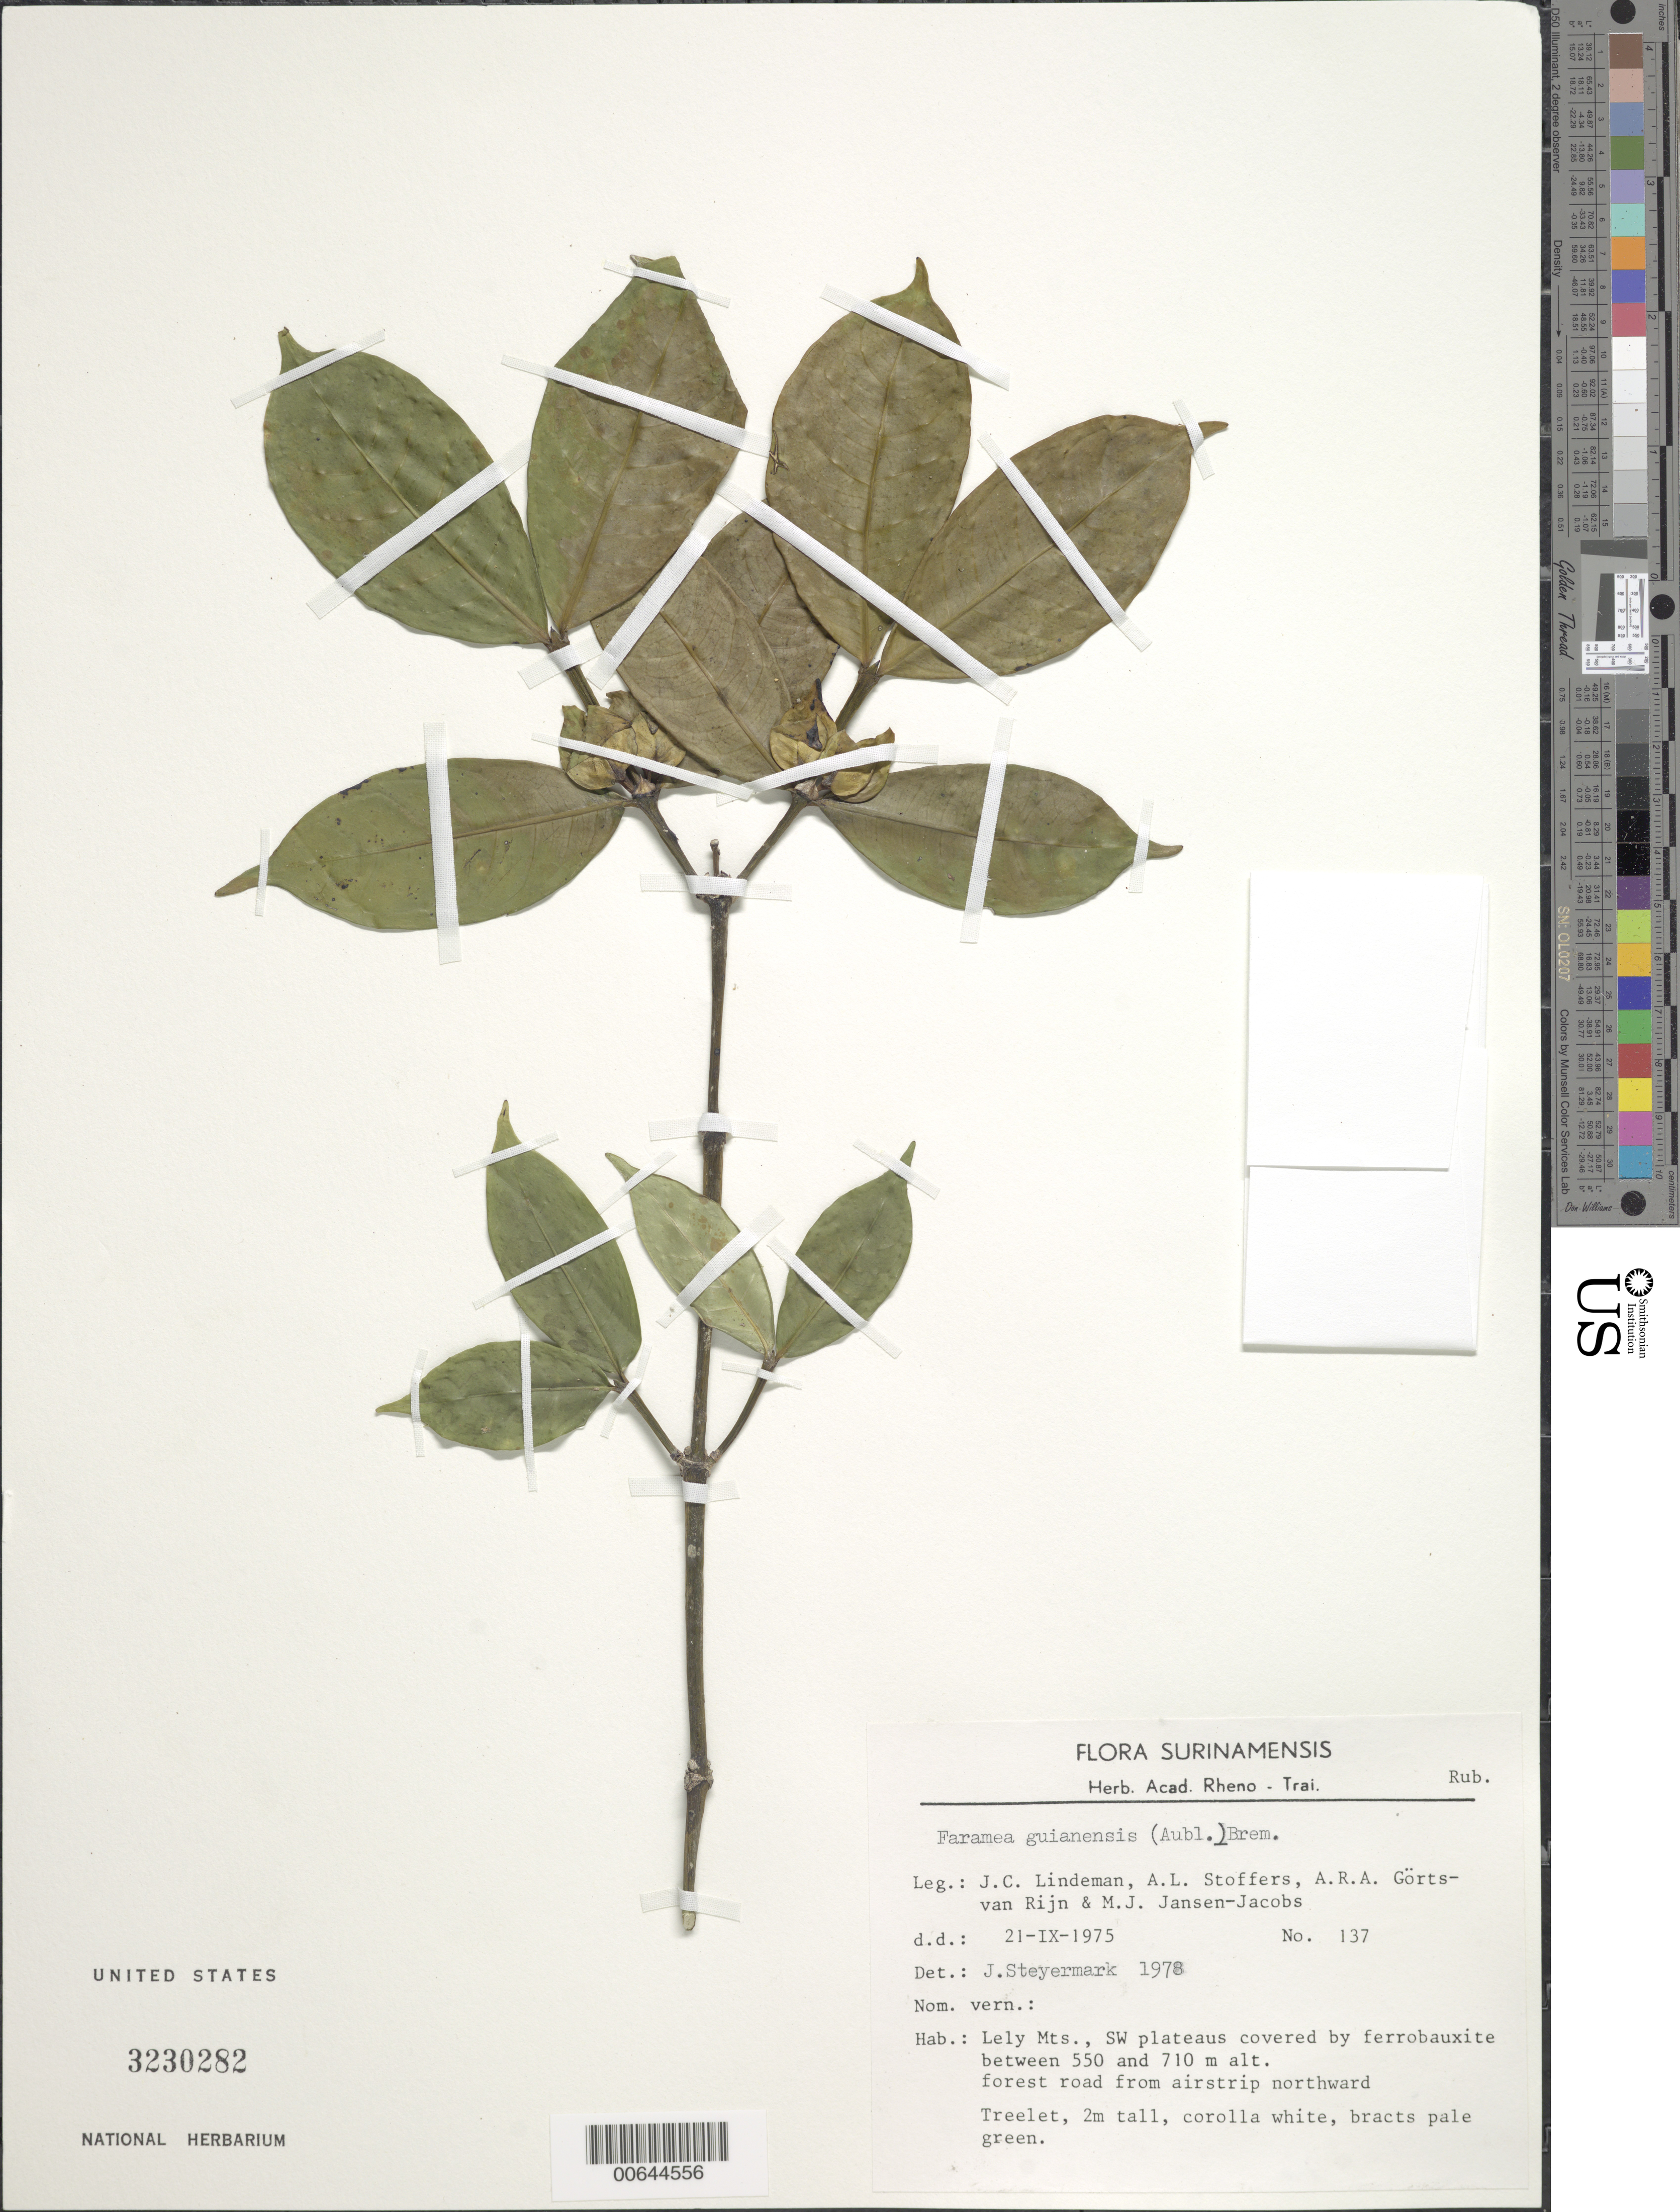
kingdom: Plantae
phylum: Tracheophyta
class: Magnoliopsida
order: Gentianales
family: Rubiaceae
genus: Faramea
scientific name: Faramea guianensis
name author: (Aubl.) Bremek.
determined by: Steyermark, Julian A., (VEN)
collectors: J. C. Lindeman, A. Stoffers, A. .R. A. Görts-van Rijn & M. J. Jansen-Jacobs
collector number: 75 137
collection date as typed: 21-Sep-75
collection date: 1975-09-21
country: Suriname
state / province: Marowijne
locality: Lely Mts., SW plateaus, forest road from airstrip northward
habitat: Plateaus covered by ferrobauxite; forest road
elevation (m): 550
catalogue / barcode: US 3230282